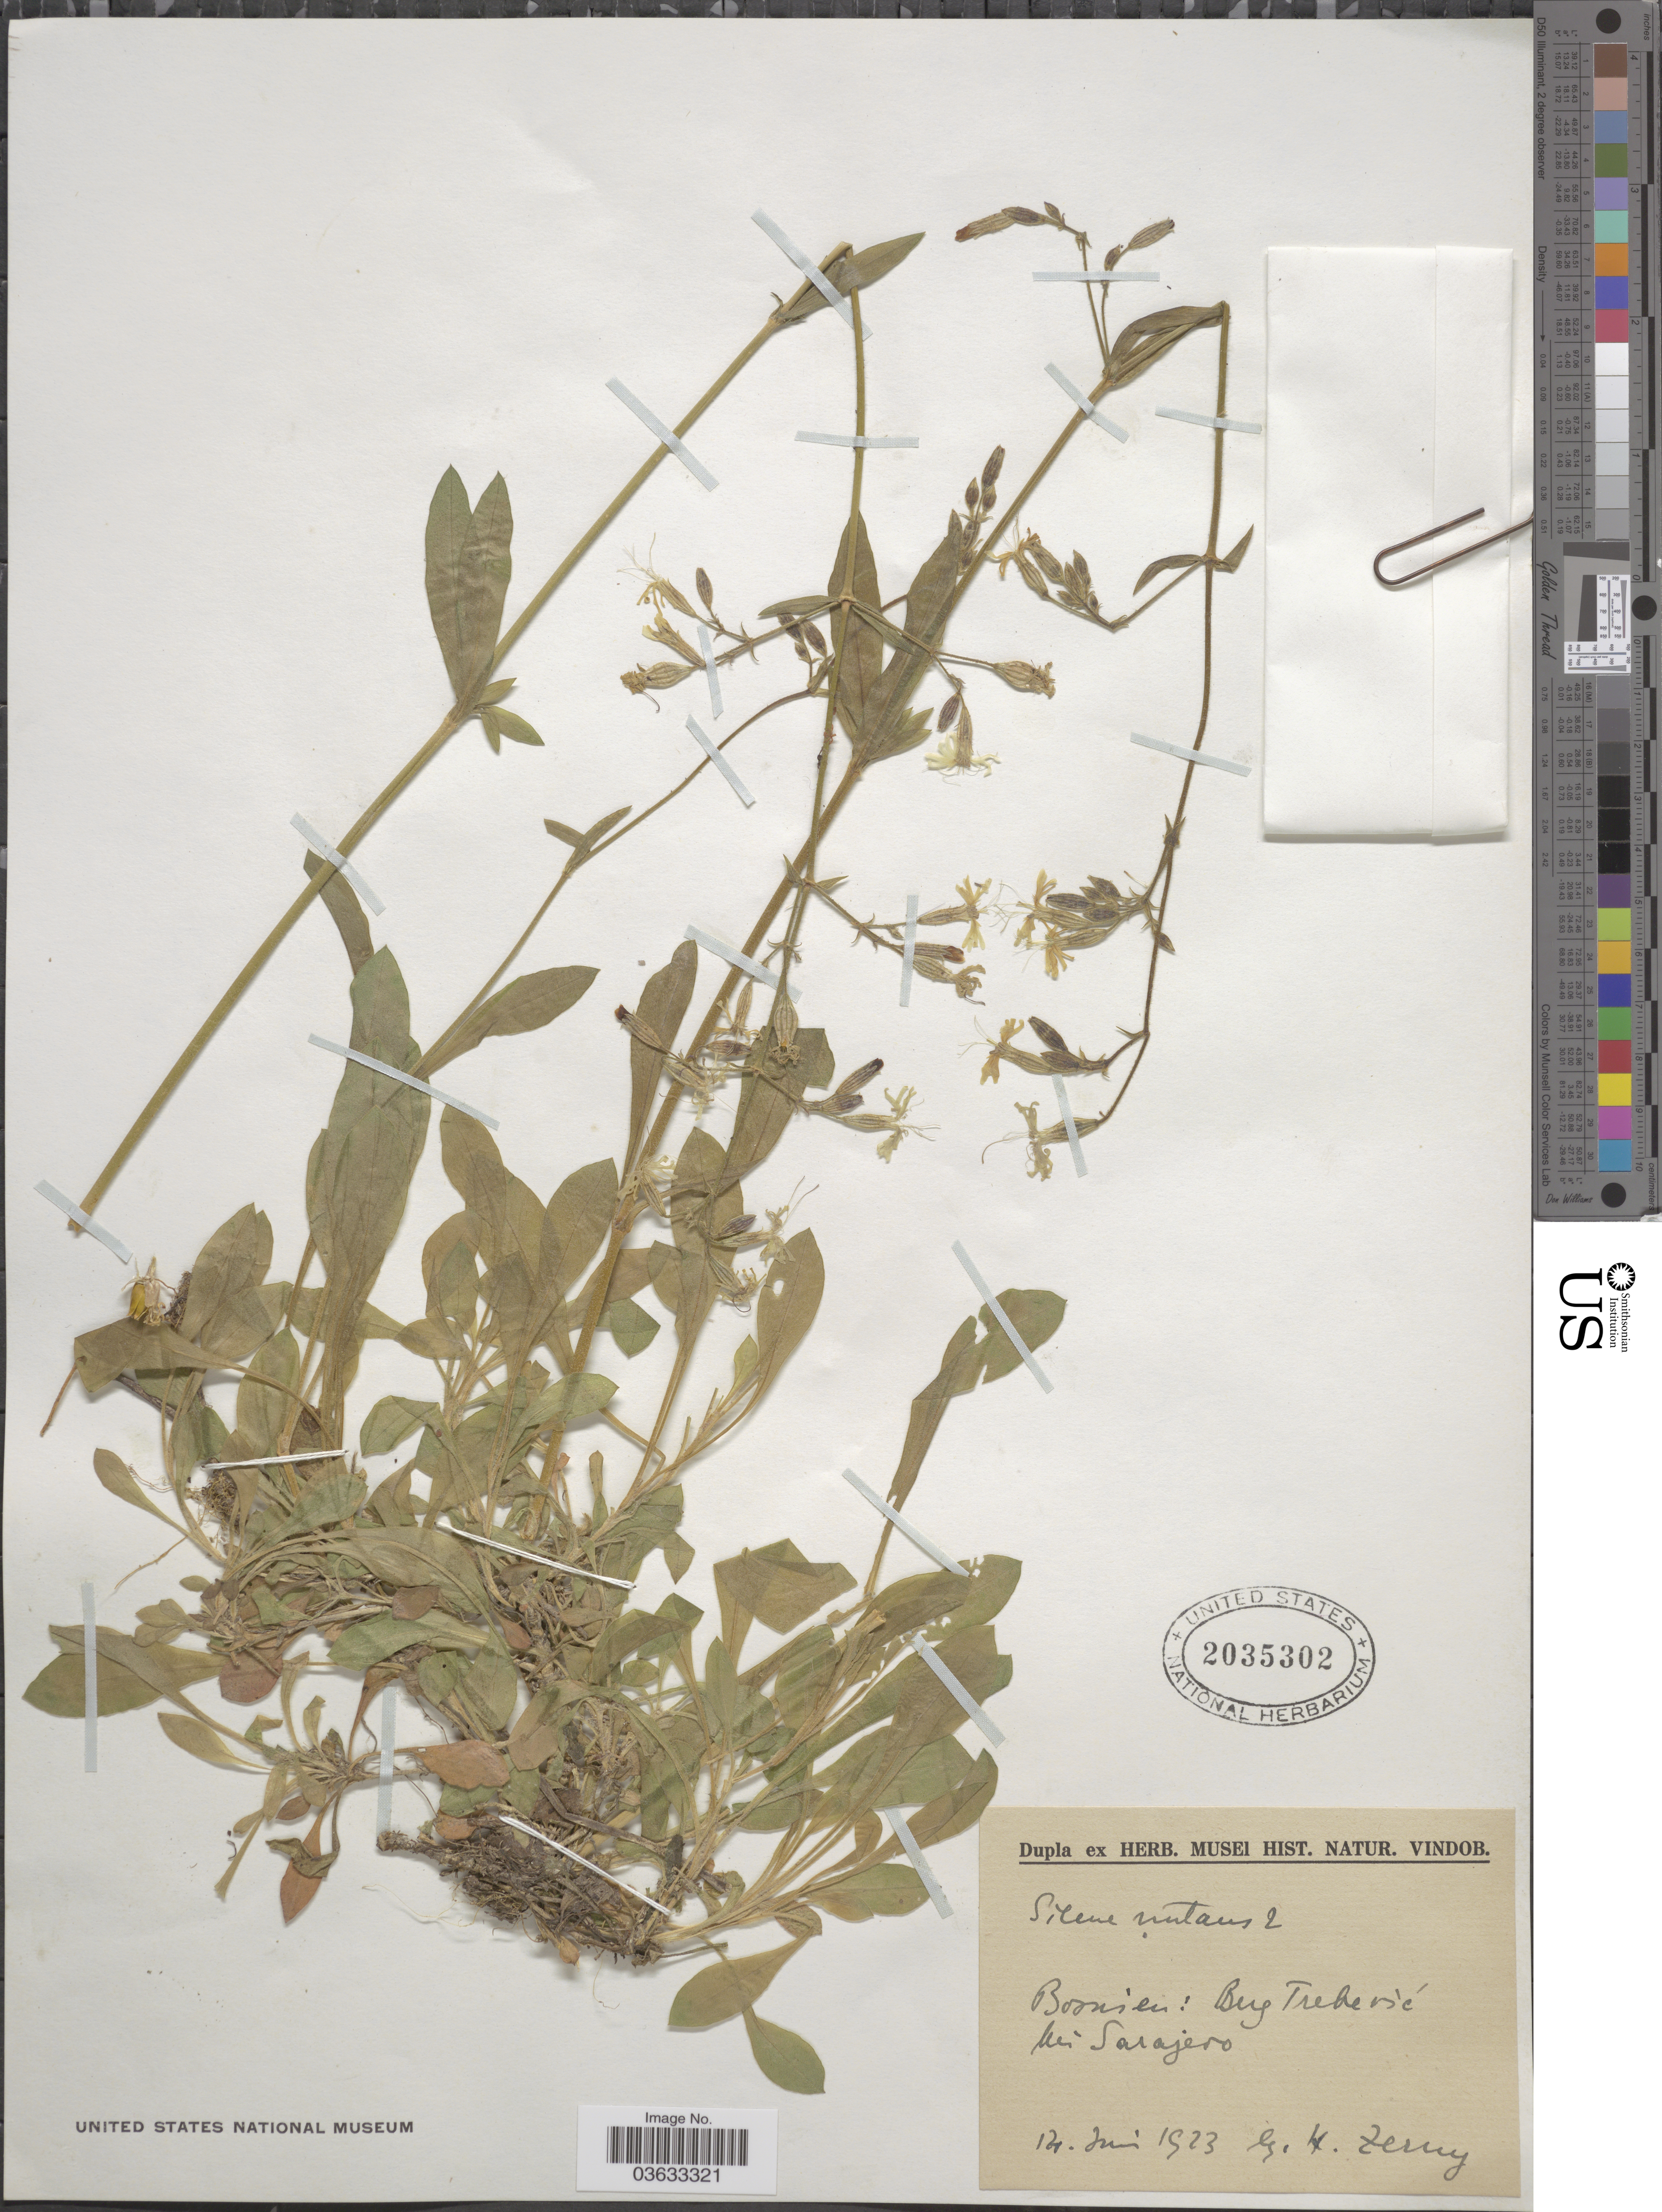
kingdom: Plantae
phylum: Tracheophyta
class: Magnoliopsida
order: Caryophyllales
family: Caryophyllaceae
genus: Silene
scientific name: Silene nutans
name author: L.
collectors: H. Zerny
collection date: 1923-06-14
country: Bosnia and Herzegovina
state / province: Federation of B&H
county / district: Sarajevo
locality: Bosnien: Berg Treberic bei Sarajevo.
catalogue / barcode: US 2035302